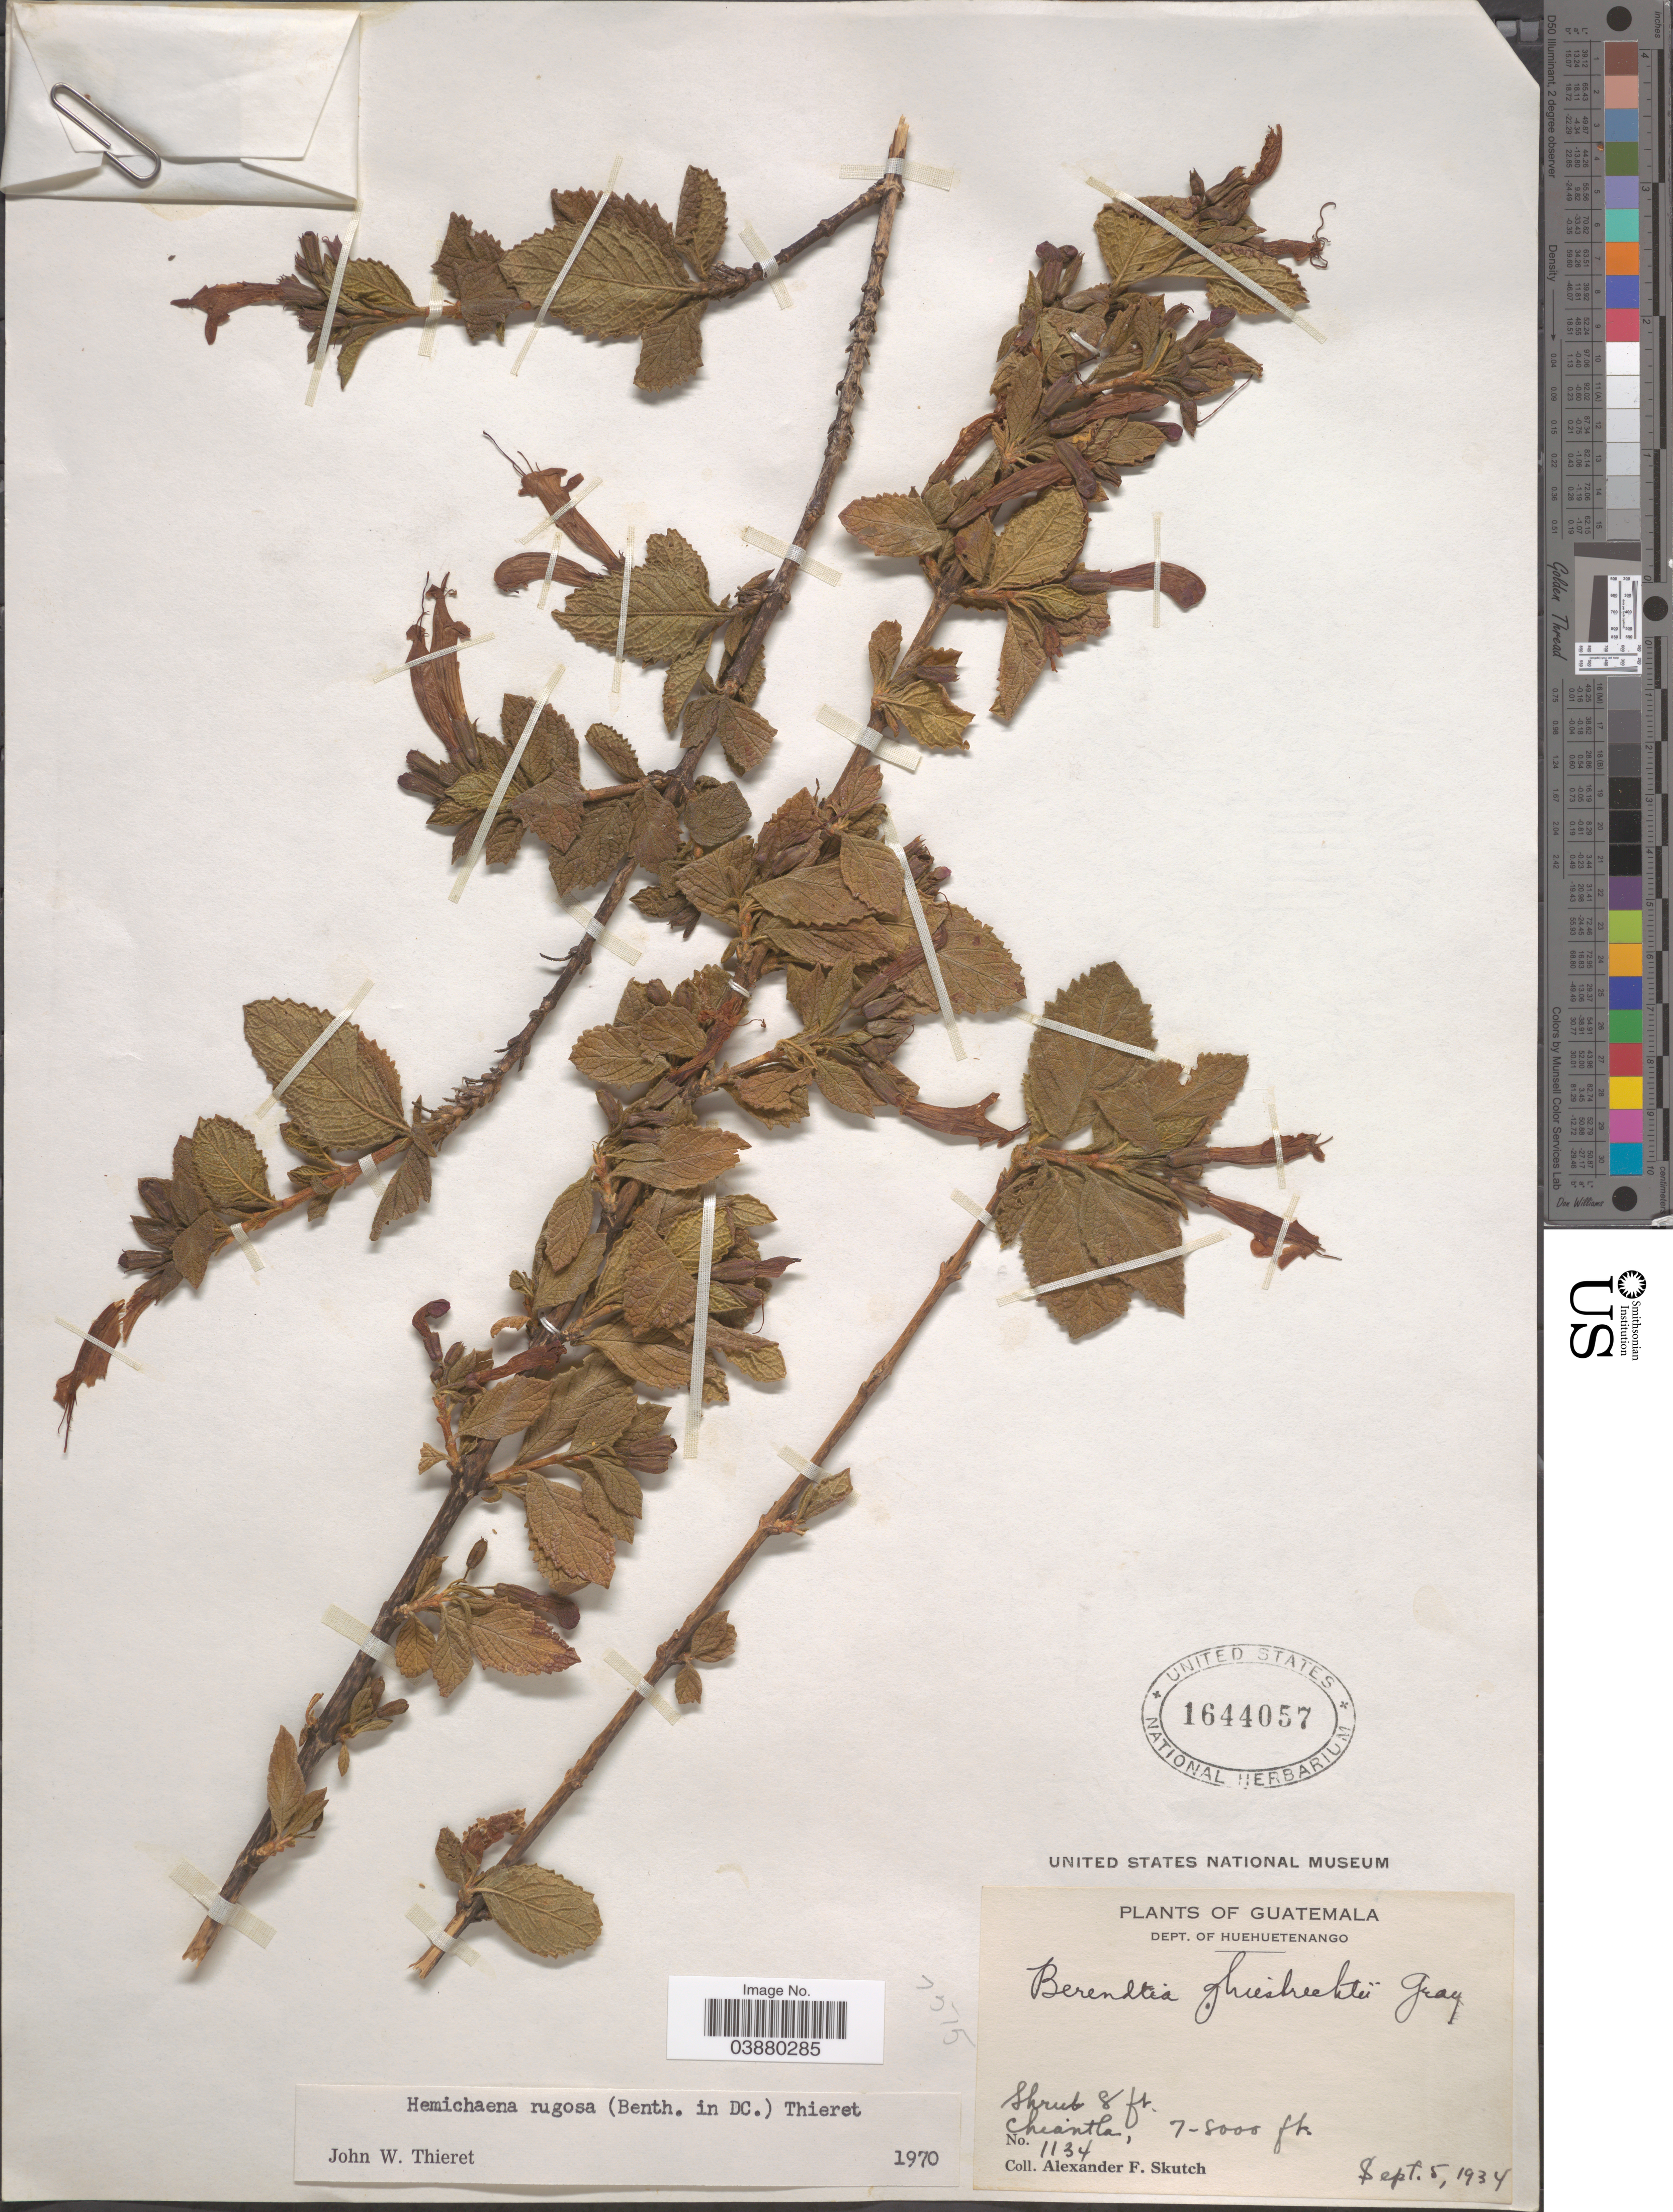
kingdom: Plantae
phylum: Tracheophyta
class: Magnoliopsida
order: Lamiales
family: Phrymaceae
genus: Hemichaena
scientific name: Hemichaena rugosa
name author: (Benth.) Thieret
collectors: A. F. Skutch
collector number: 1134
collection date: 1934-09-05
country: Guatemala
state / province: Huehuetenango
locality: Dept. of Huehuetenango. Chiantla.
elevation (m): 2134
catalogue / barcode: US 1644057